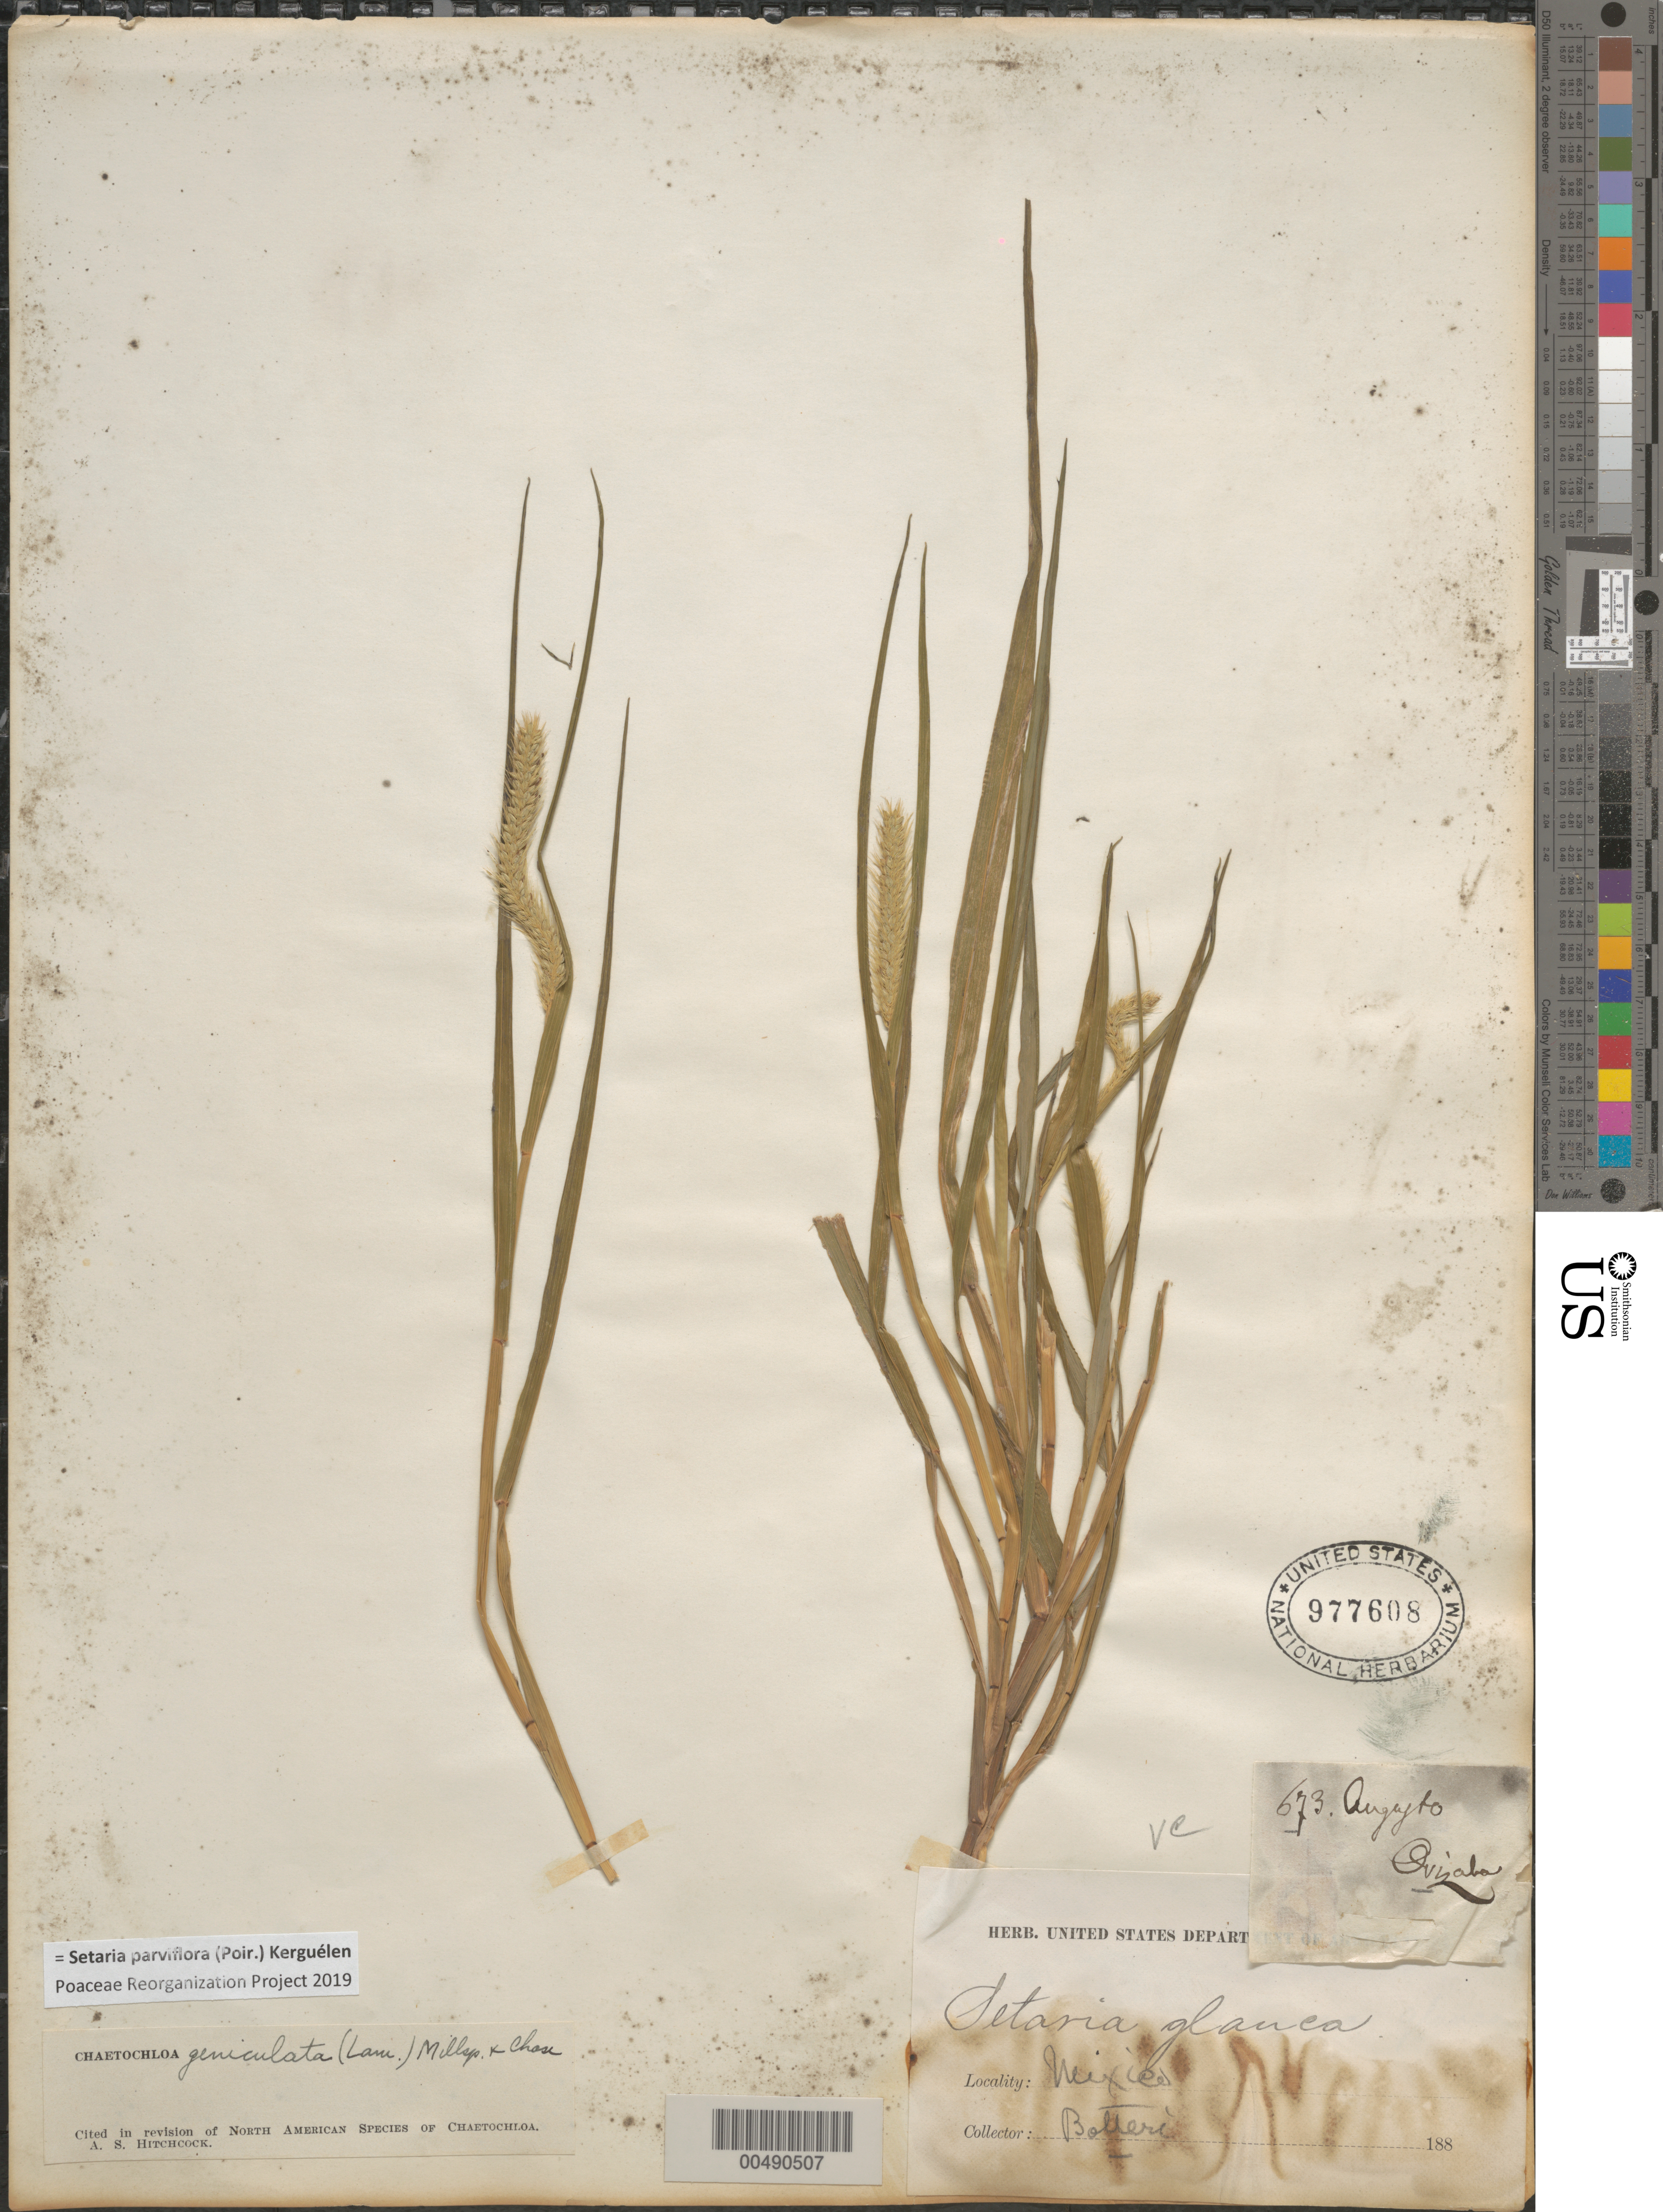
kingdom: Plantae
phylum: Tracheophyta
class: Liliopsida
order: Poales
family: Poaceae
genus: Setaria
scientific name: Setaria parviflora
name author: (Poir.) Kerguélen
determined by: Poaceae Reorganization Project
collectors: -. Botteri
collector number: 673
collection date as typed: Aug 188?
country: Mexico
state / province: Veracruz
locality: Orizaba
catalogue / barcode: US 977608